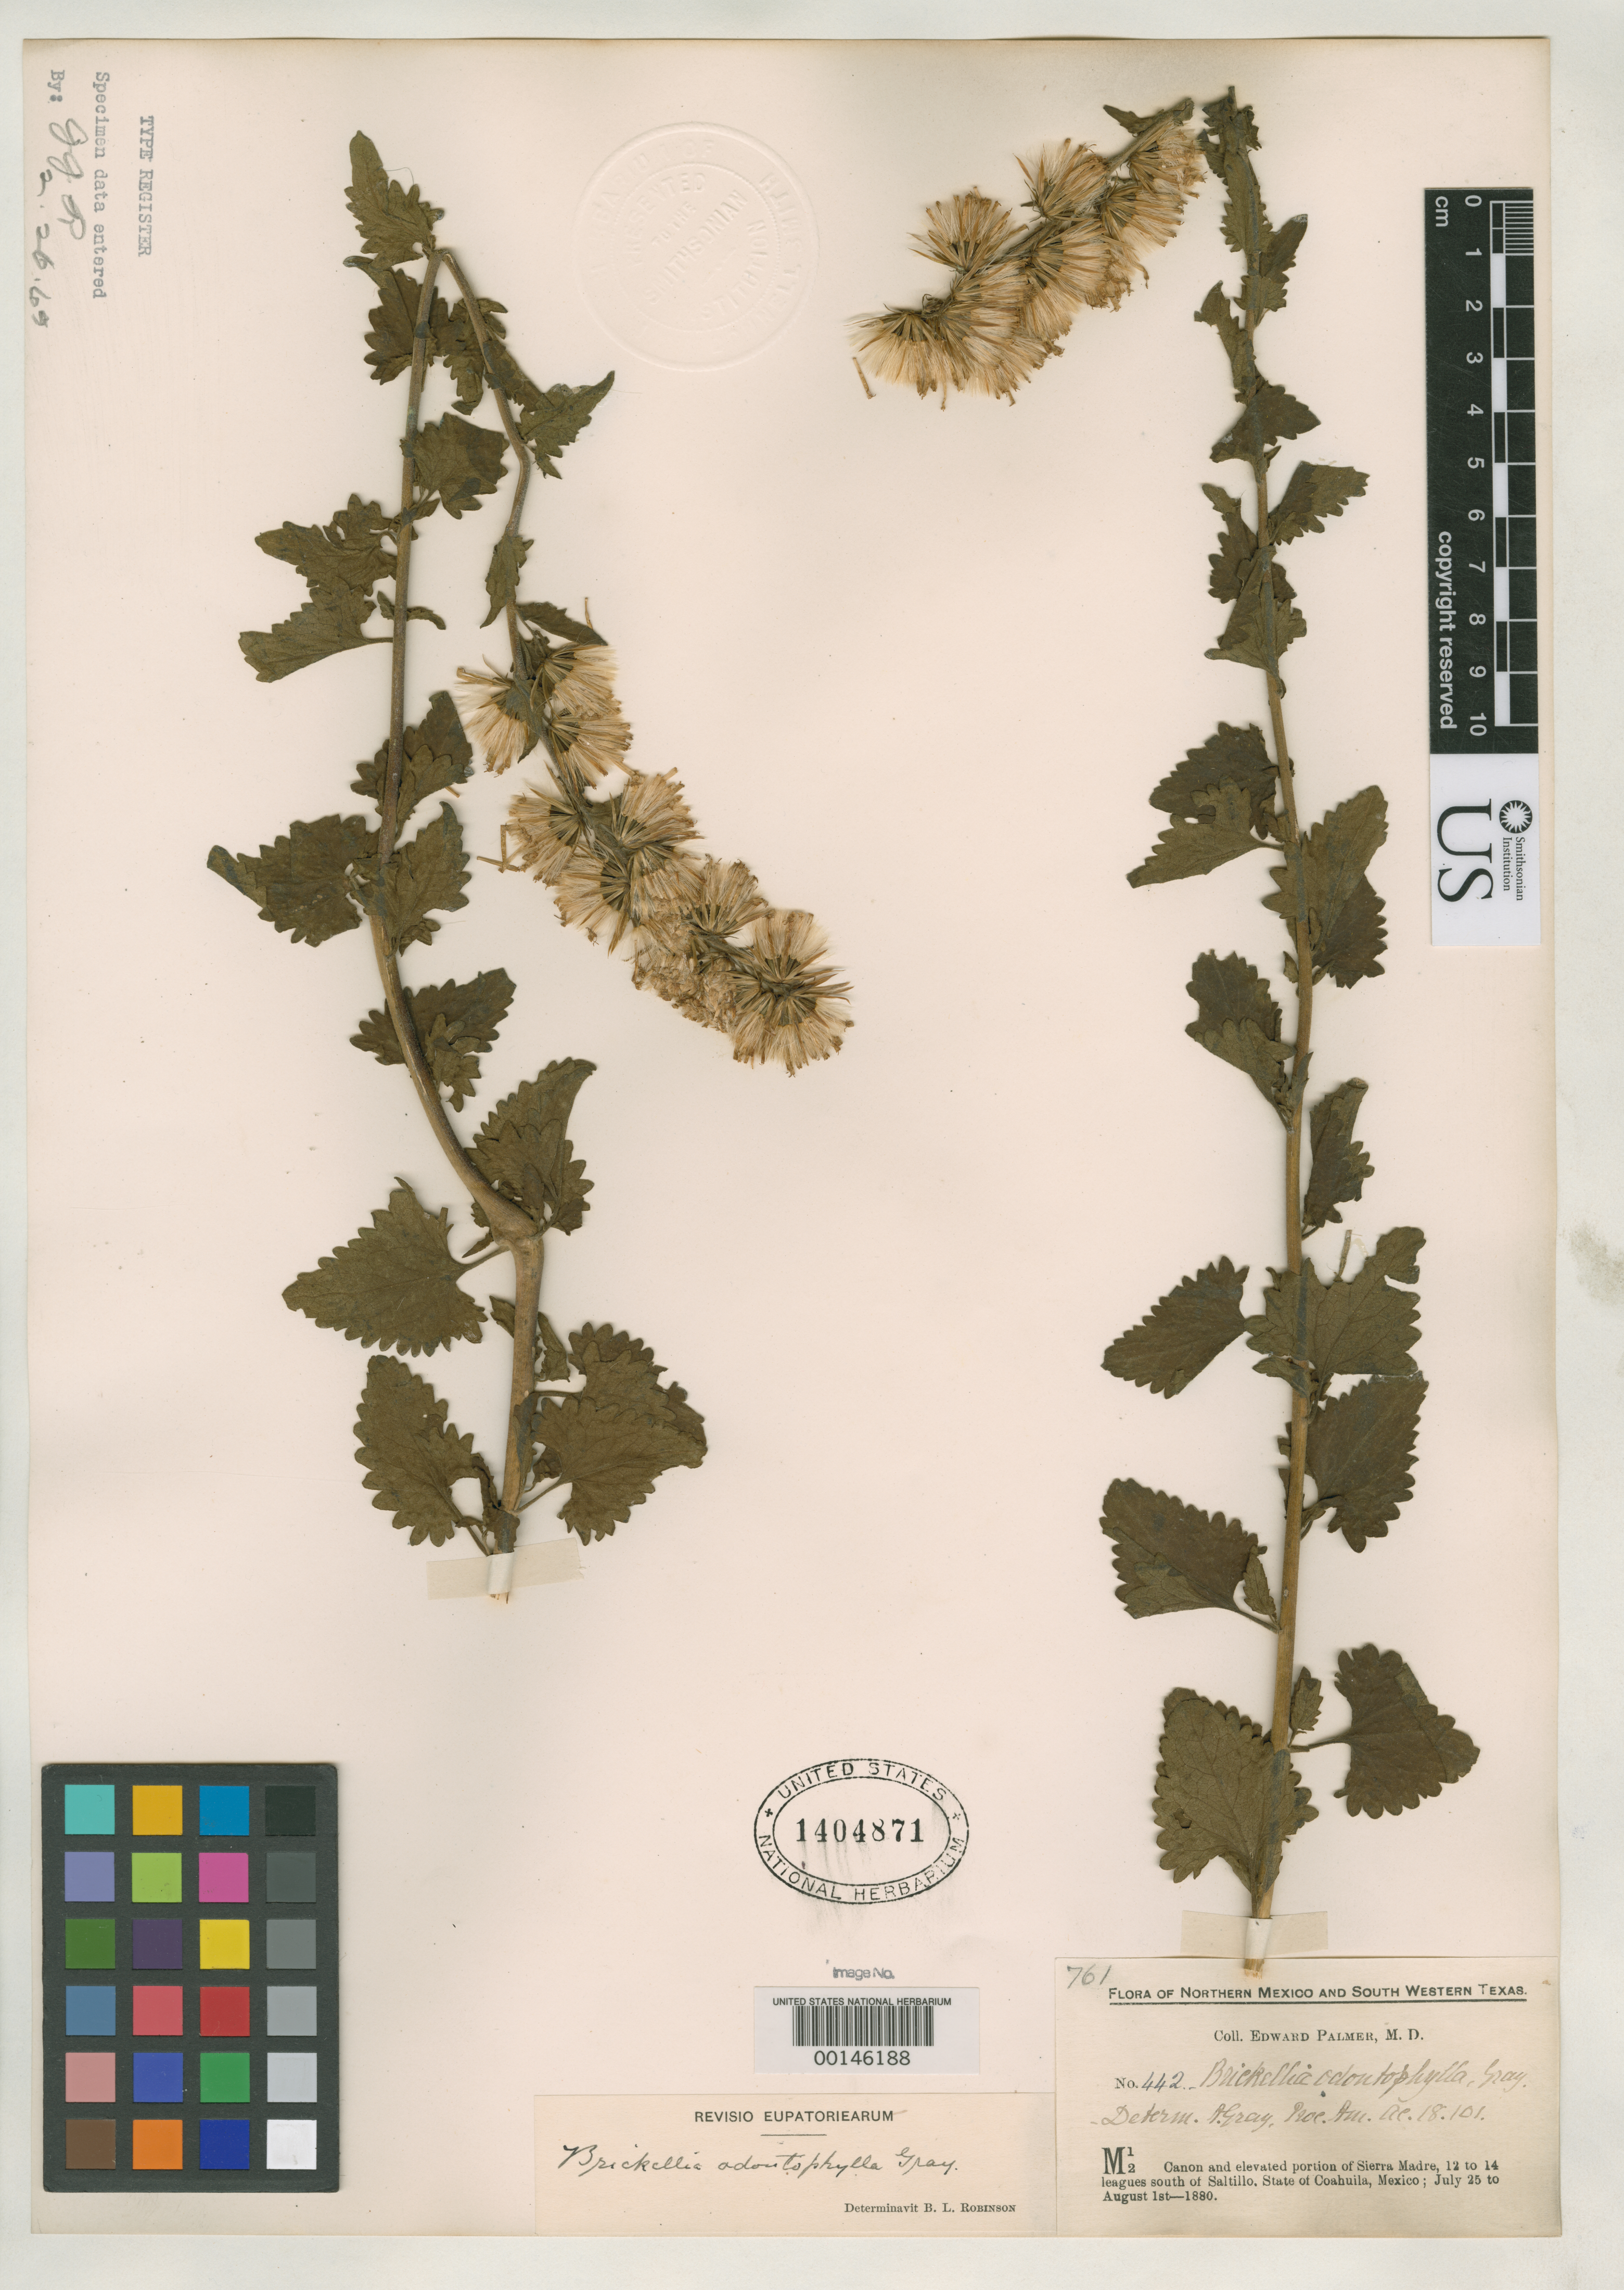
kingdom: Plantae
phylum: Tracheophyta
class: Magnoliopsida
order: Asterales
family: Asteraceae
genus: Brickellia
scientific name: Brickellia odontophylla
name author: A. Gray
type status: Isotype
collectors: E. Palmer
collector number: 442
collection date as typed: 25 Jul 1880 to 01 Aug 1880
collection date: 1880-07-25/1880-08-01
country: Mexico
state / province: Coahuila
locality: Saltillo.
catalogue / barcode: US 1404871